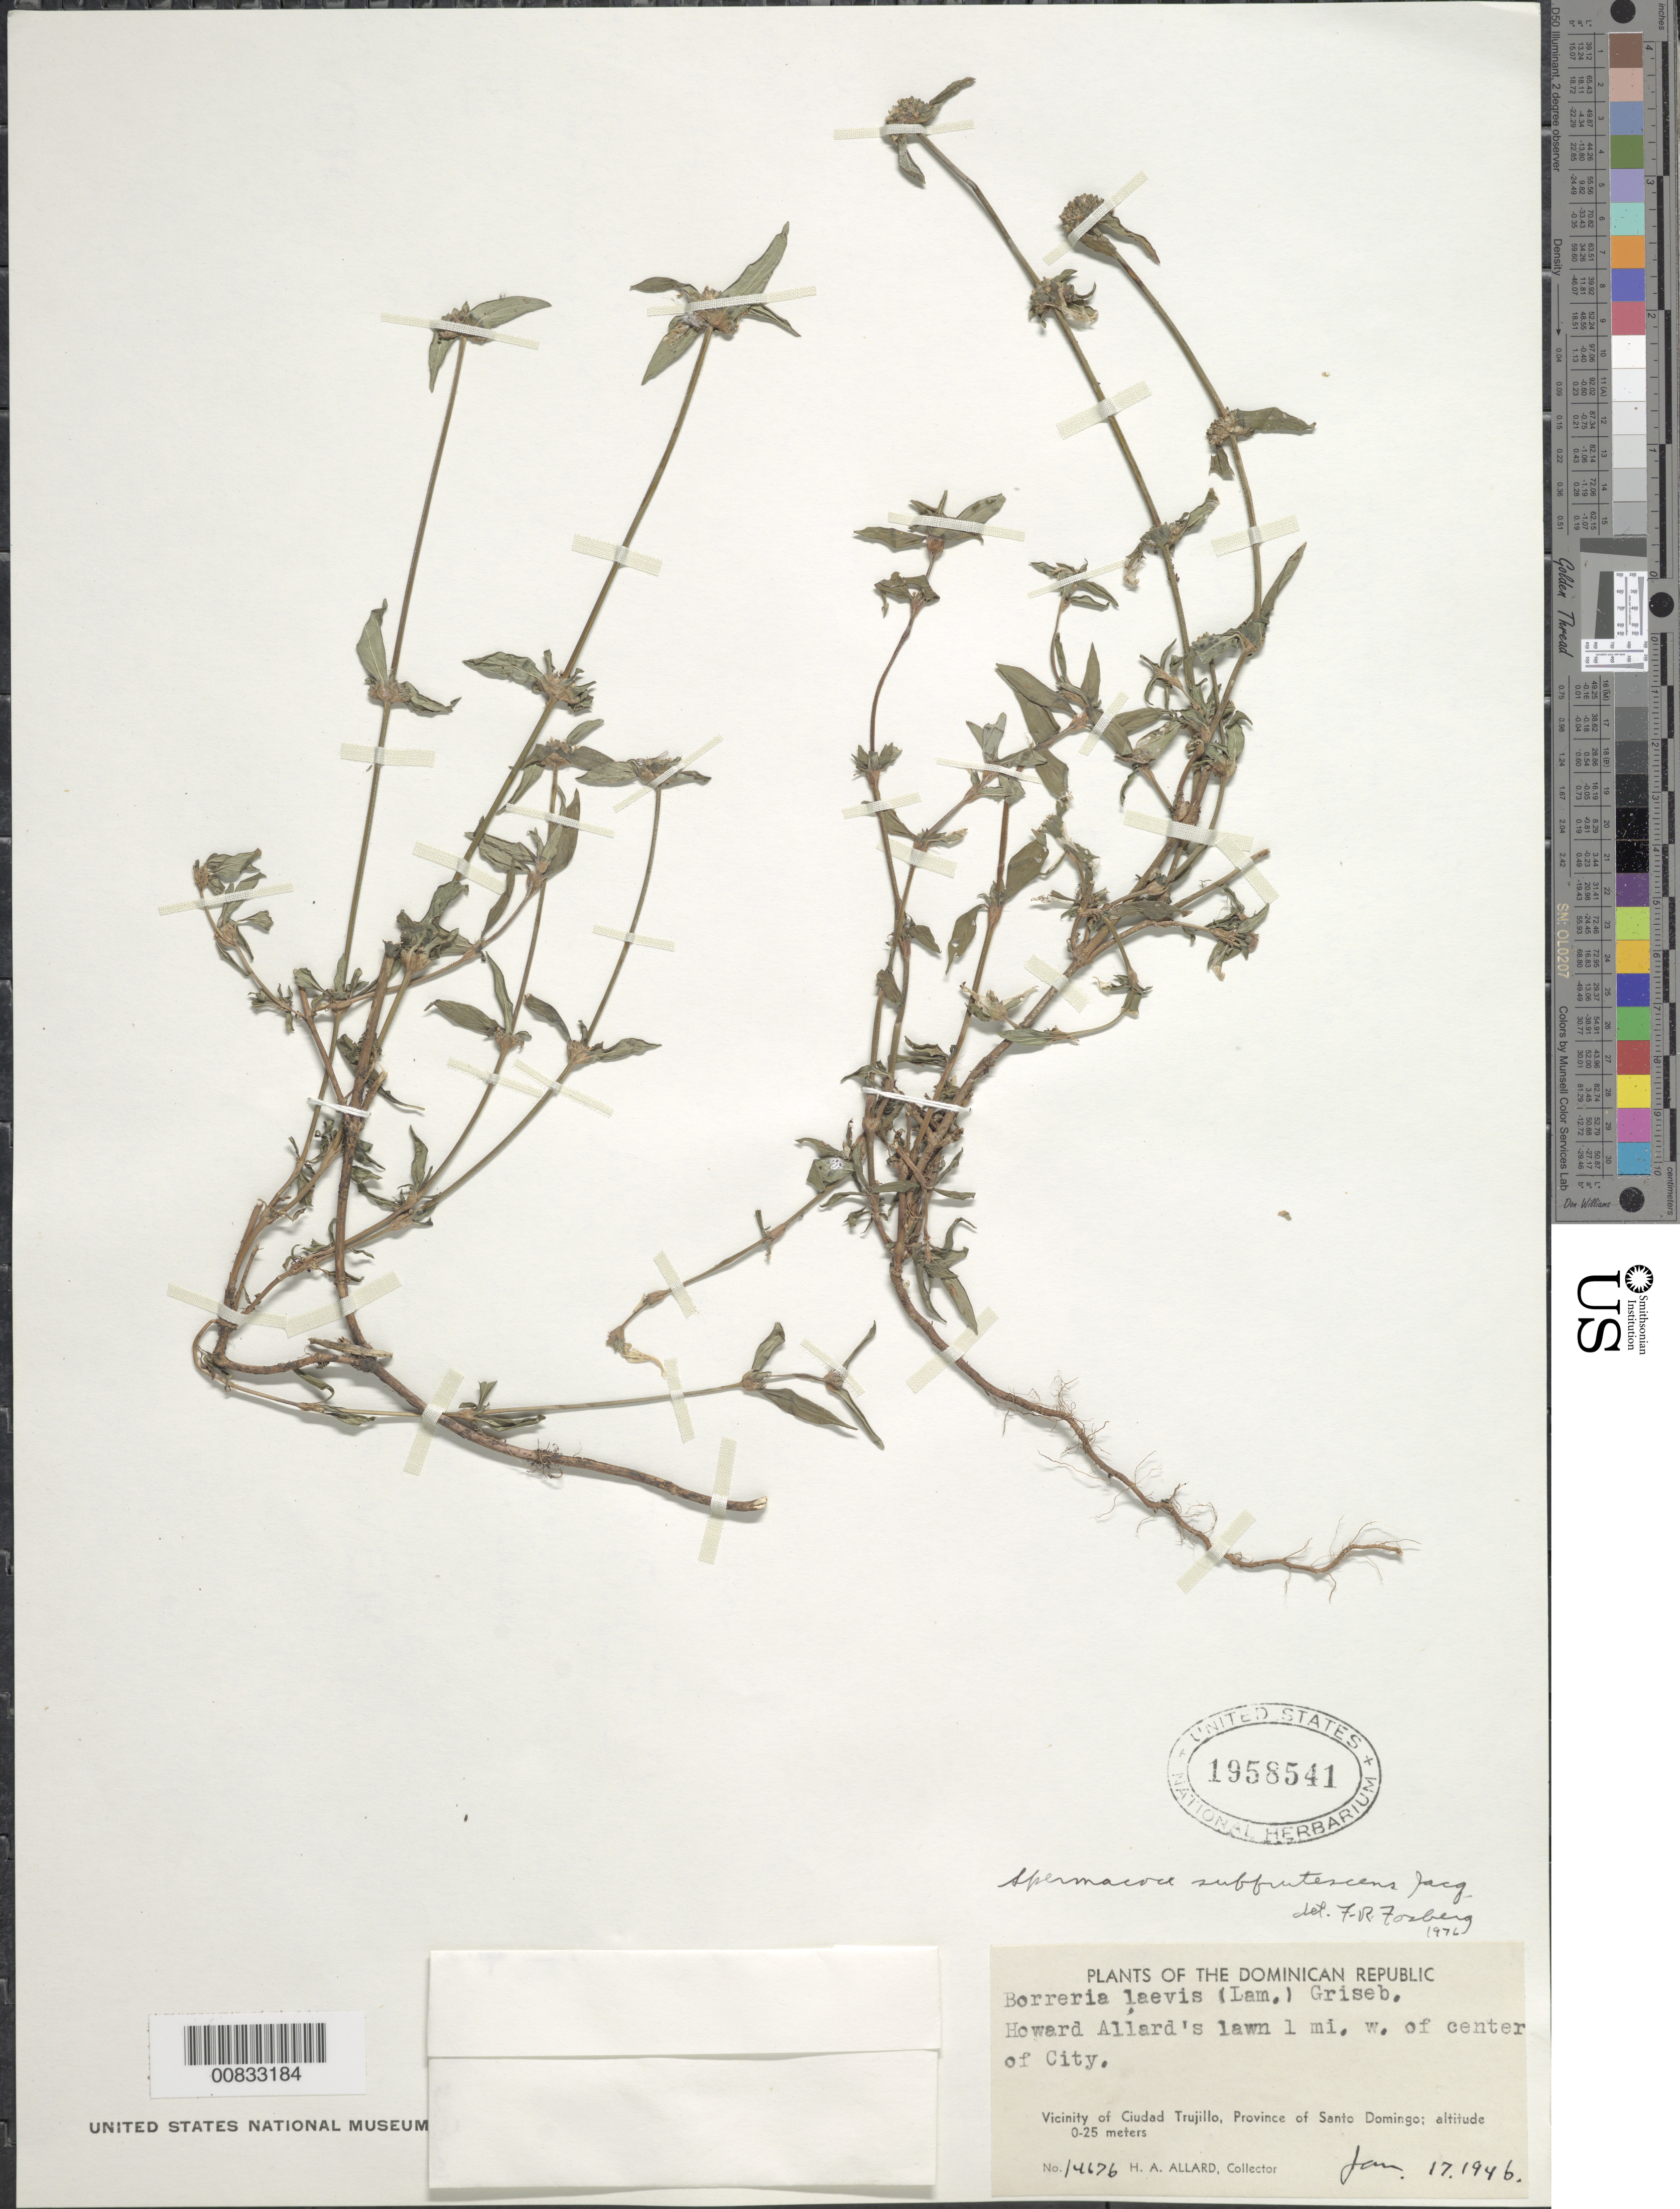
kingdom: Plantae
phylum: Tracheophyta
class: Magnoliopsida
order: Gentianales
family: Rubiaceae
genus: Spermacoce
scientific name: Spermacoce remota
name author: Lam.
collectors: H. A. Allard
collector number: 14676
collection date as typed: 17 Jan 1946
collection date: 1946-01-17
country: Dominican Republic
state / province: Distrito Nacional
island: Hispaniola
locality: Vicinity of Santo Domingo City, Howard Allard's lawn, 1 mile W of center of city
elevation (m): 0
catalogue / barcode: US 1958541